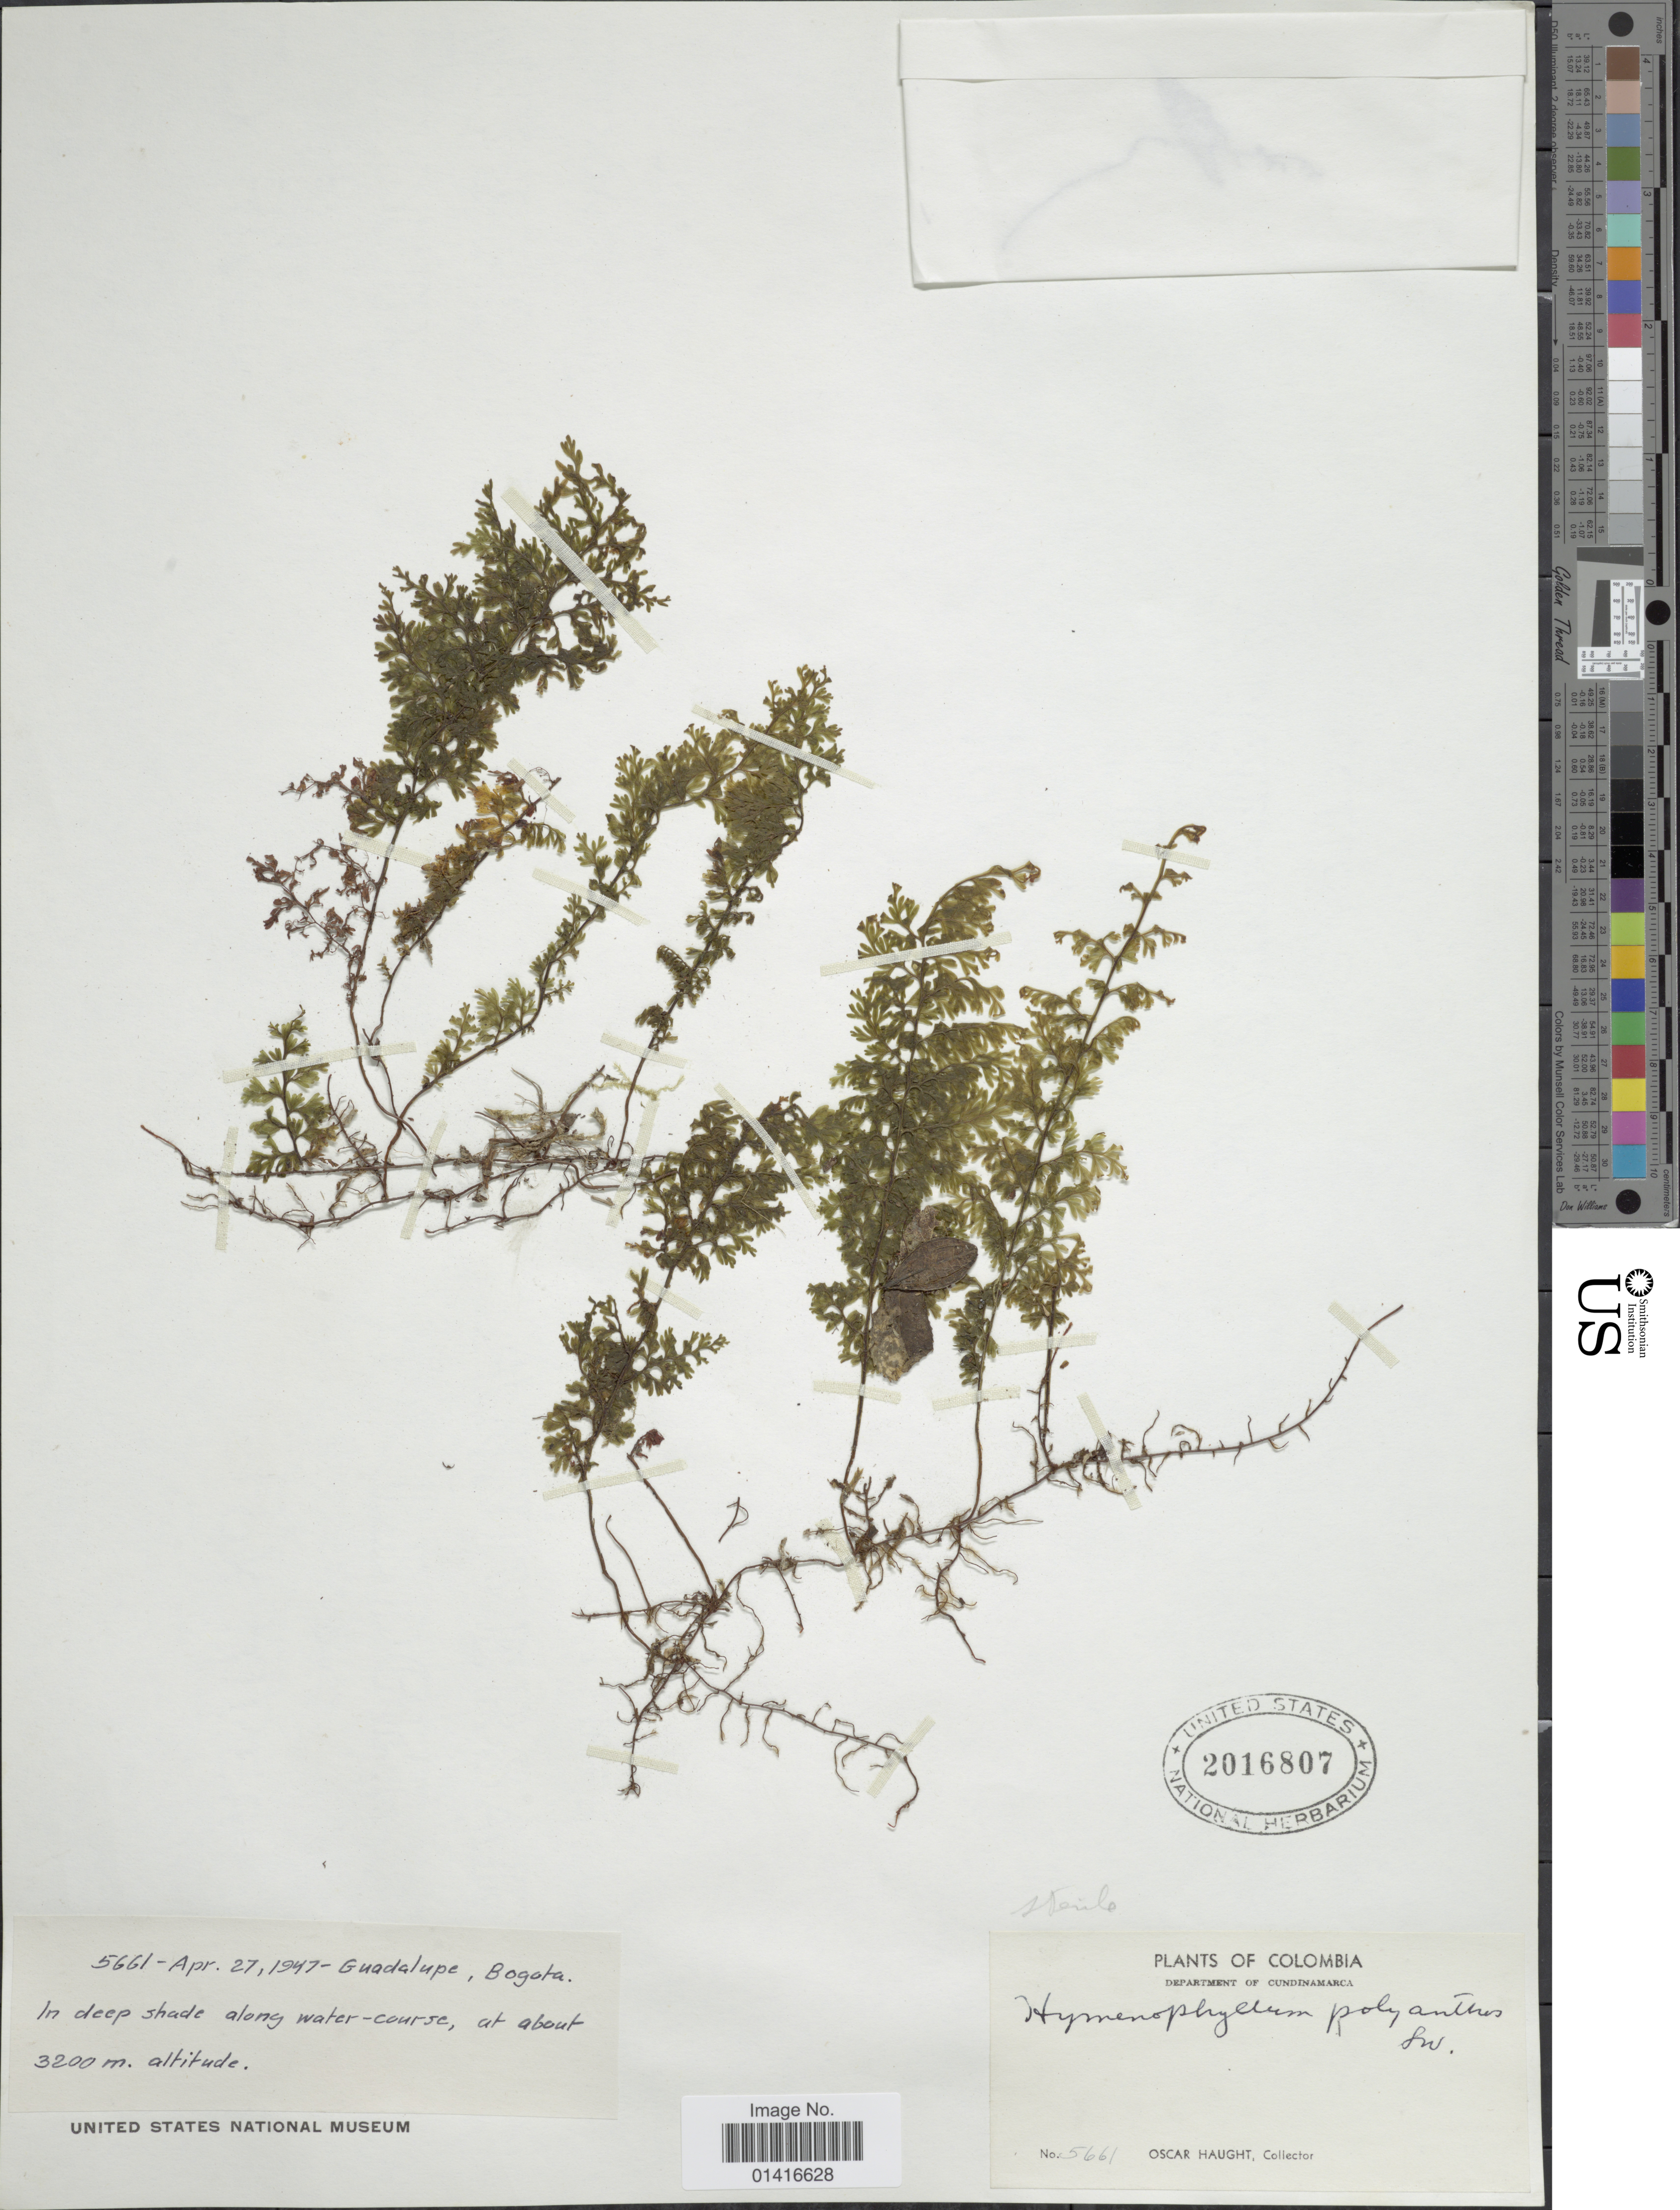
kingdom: Plantae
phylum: Tracheophyta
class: Polypodiopsida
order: Hymenophyllales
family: Hymenophyllaceae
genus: Hymenophyllum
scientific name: Hymenophyllum myriocarpum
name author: Hook.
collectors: O. L. Haught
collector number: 5661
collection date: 1947-04-27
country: Colombia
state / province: Bogota D.C.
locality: Guadalupe, Bogota. In deep shade along water-course, Cundinamarca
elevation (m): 3200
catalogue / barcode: US 2016807